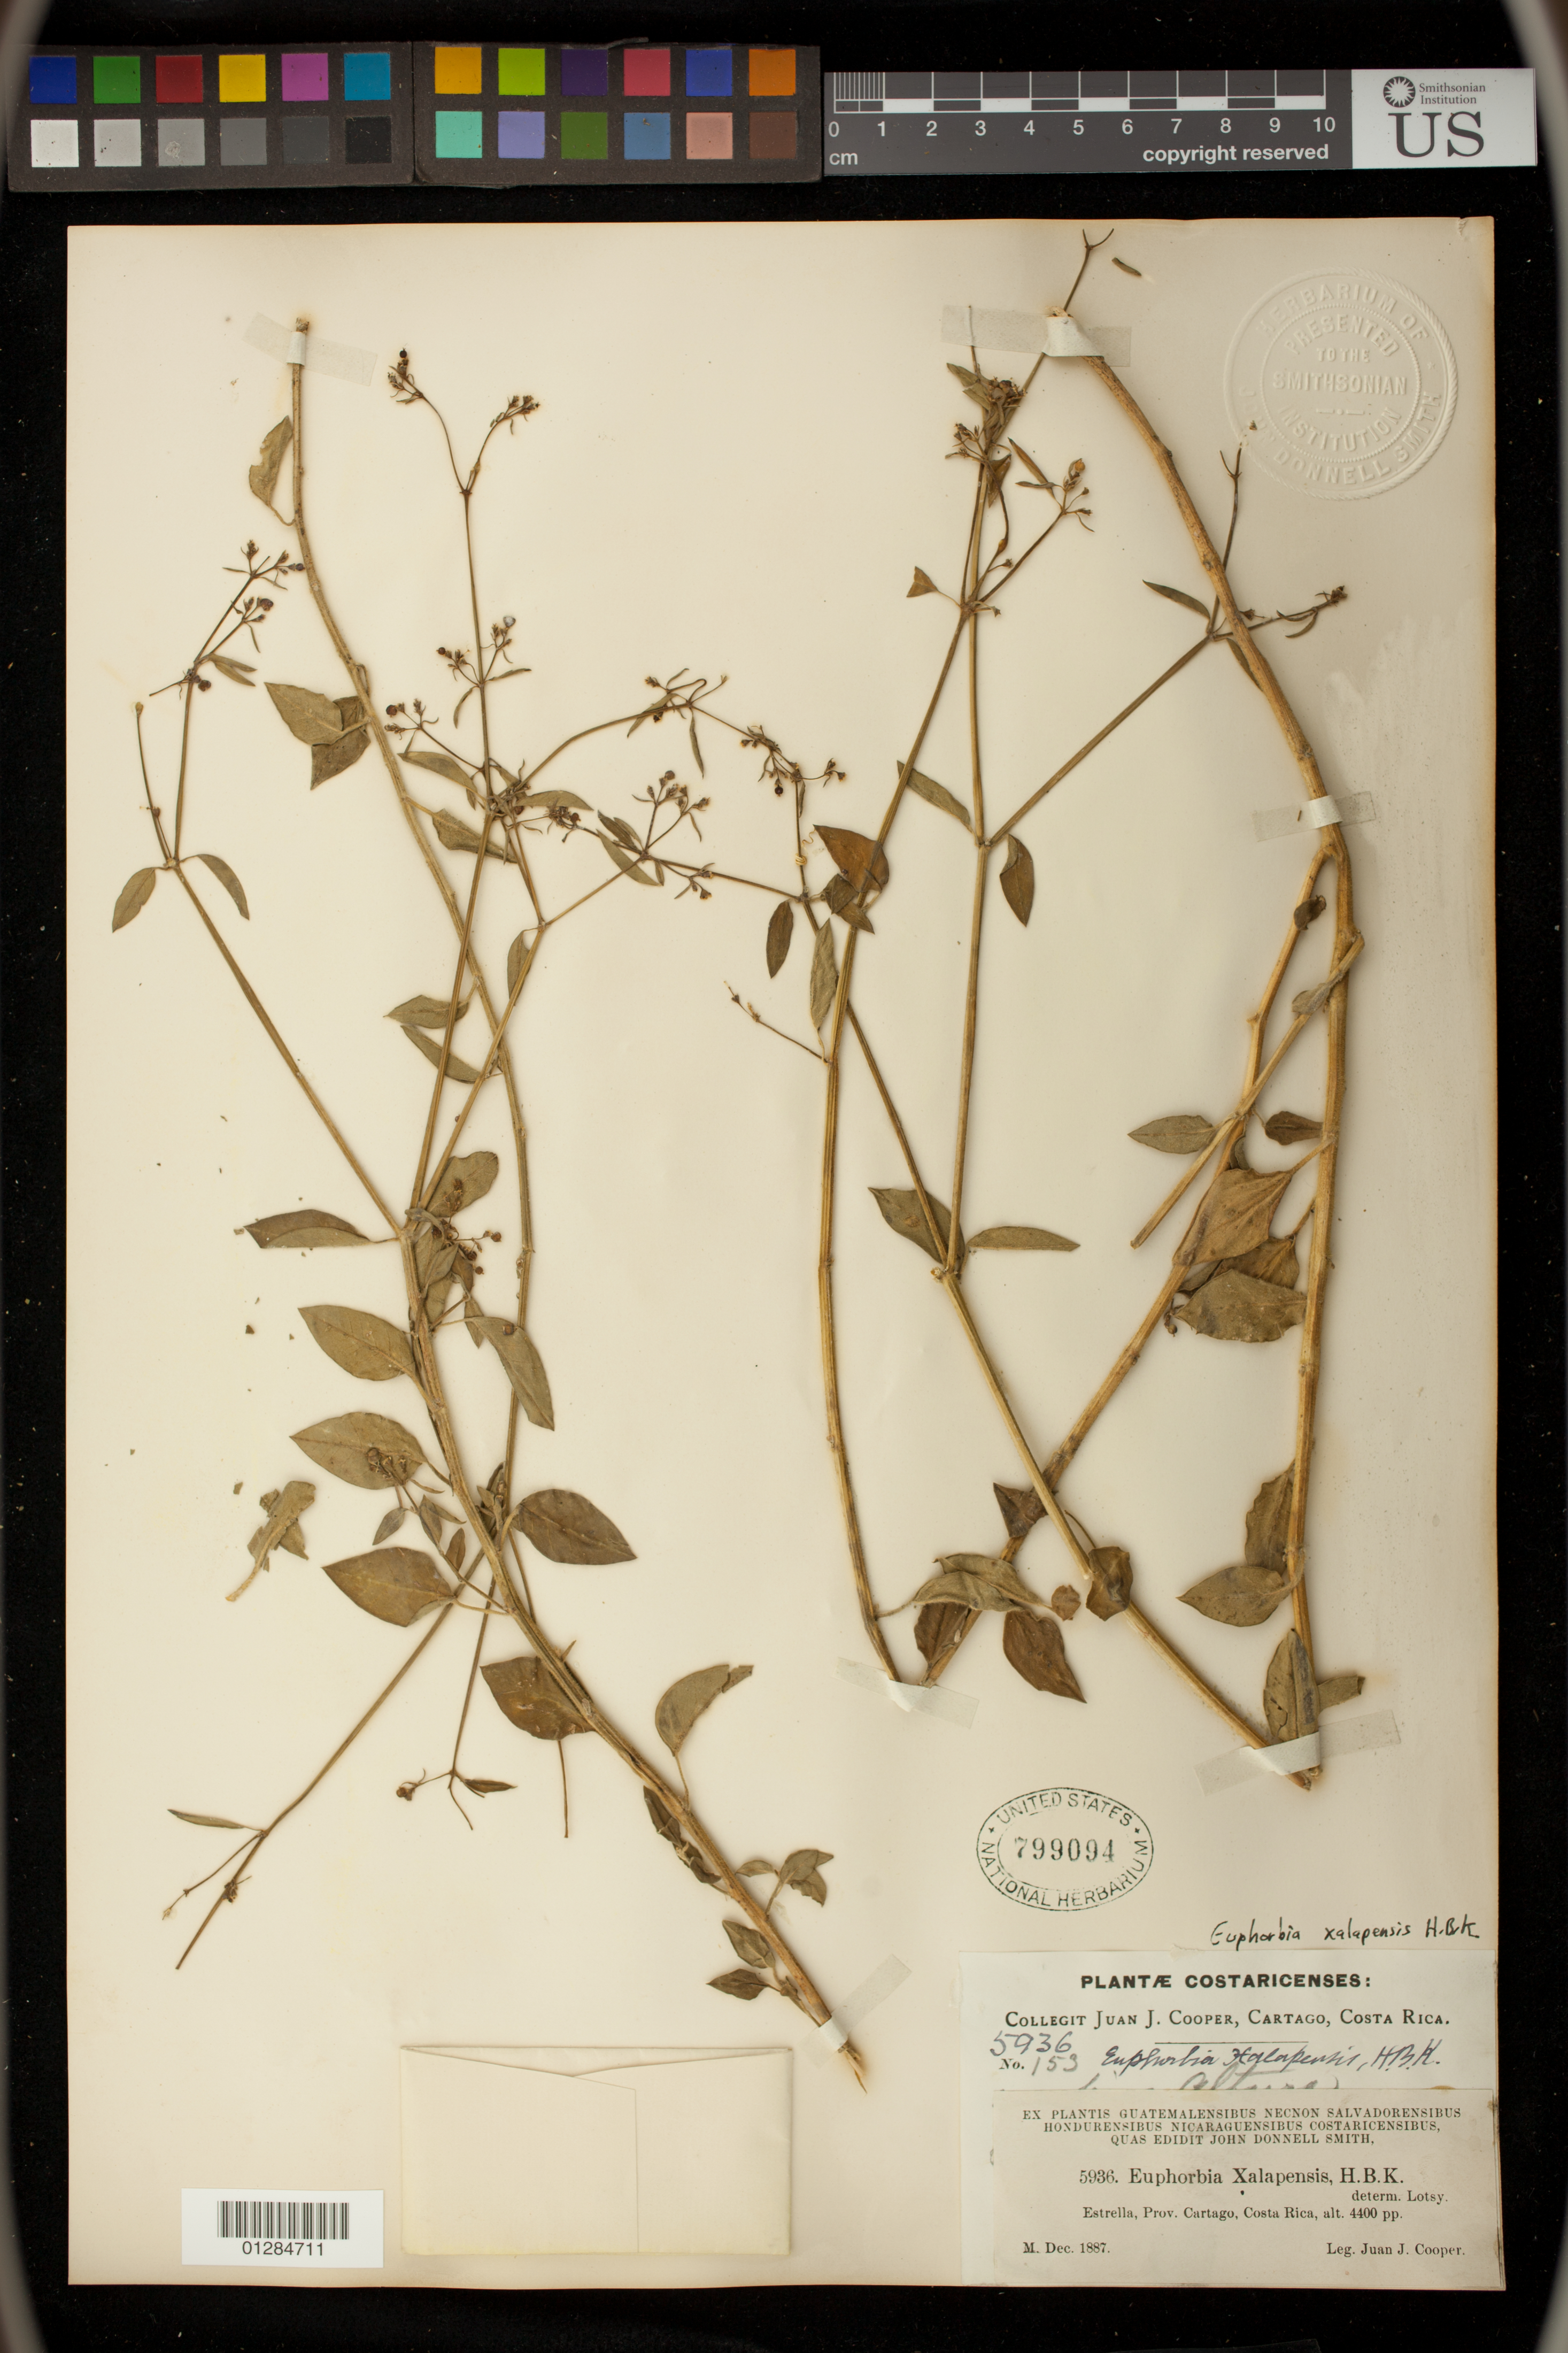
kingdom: Plantae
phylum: Tracheophyta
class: Magnoliopsida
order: Malpighiales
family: Euphorbiaceae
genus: Euphorbia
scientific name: Euphorbia xalapensis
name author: Kunth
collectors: J. J. Cooper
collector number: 5936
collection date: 1887-12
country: Costa Rica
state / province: Cartago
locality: Estrella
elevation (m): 1341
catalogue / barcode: US 799094